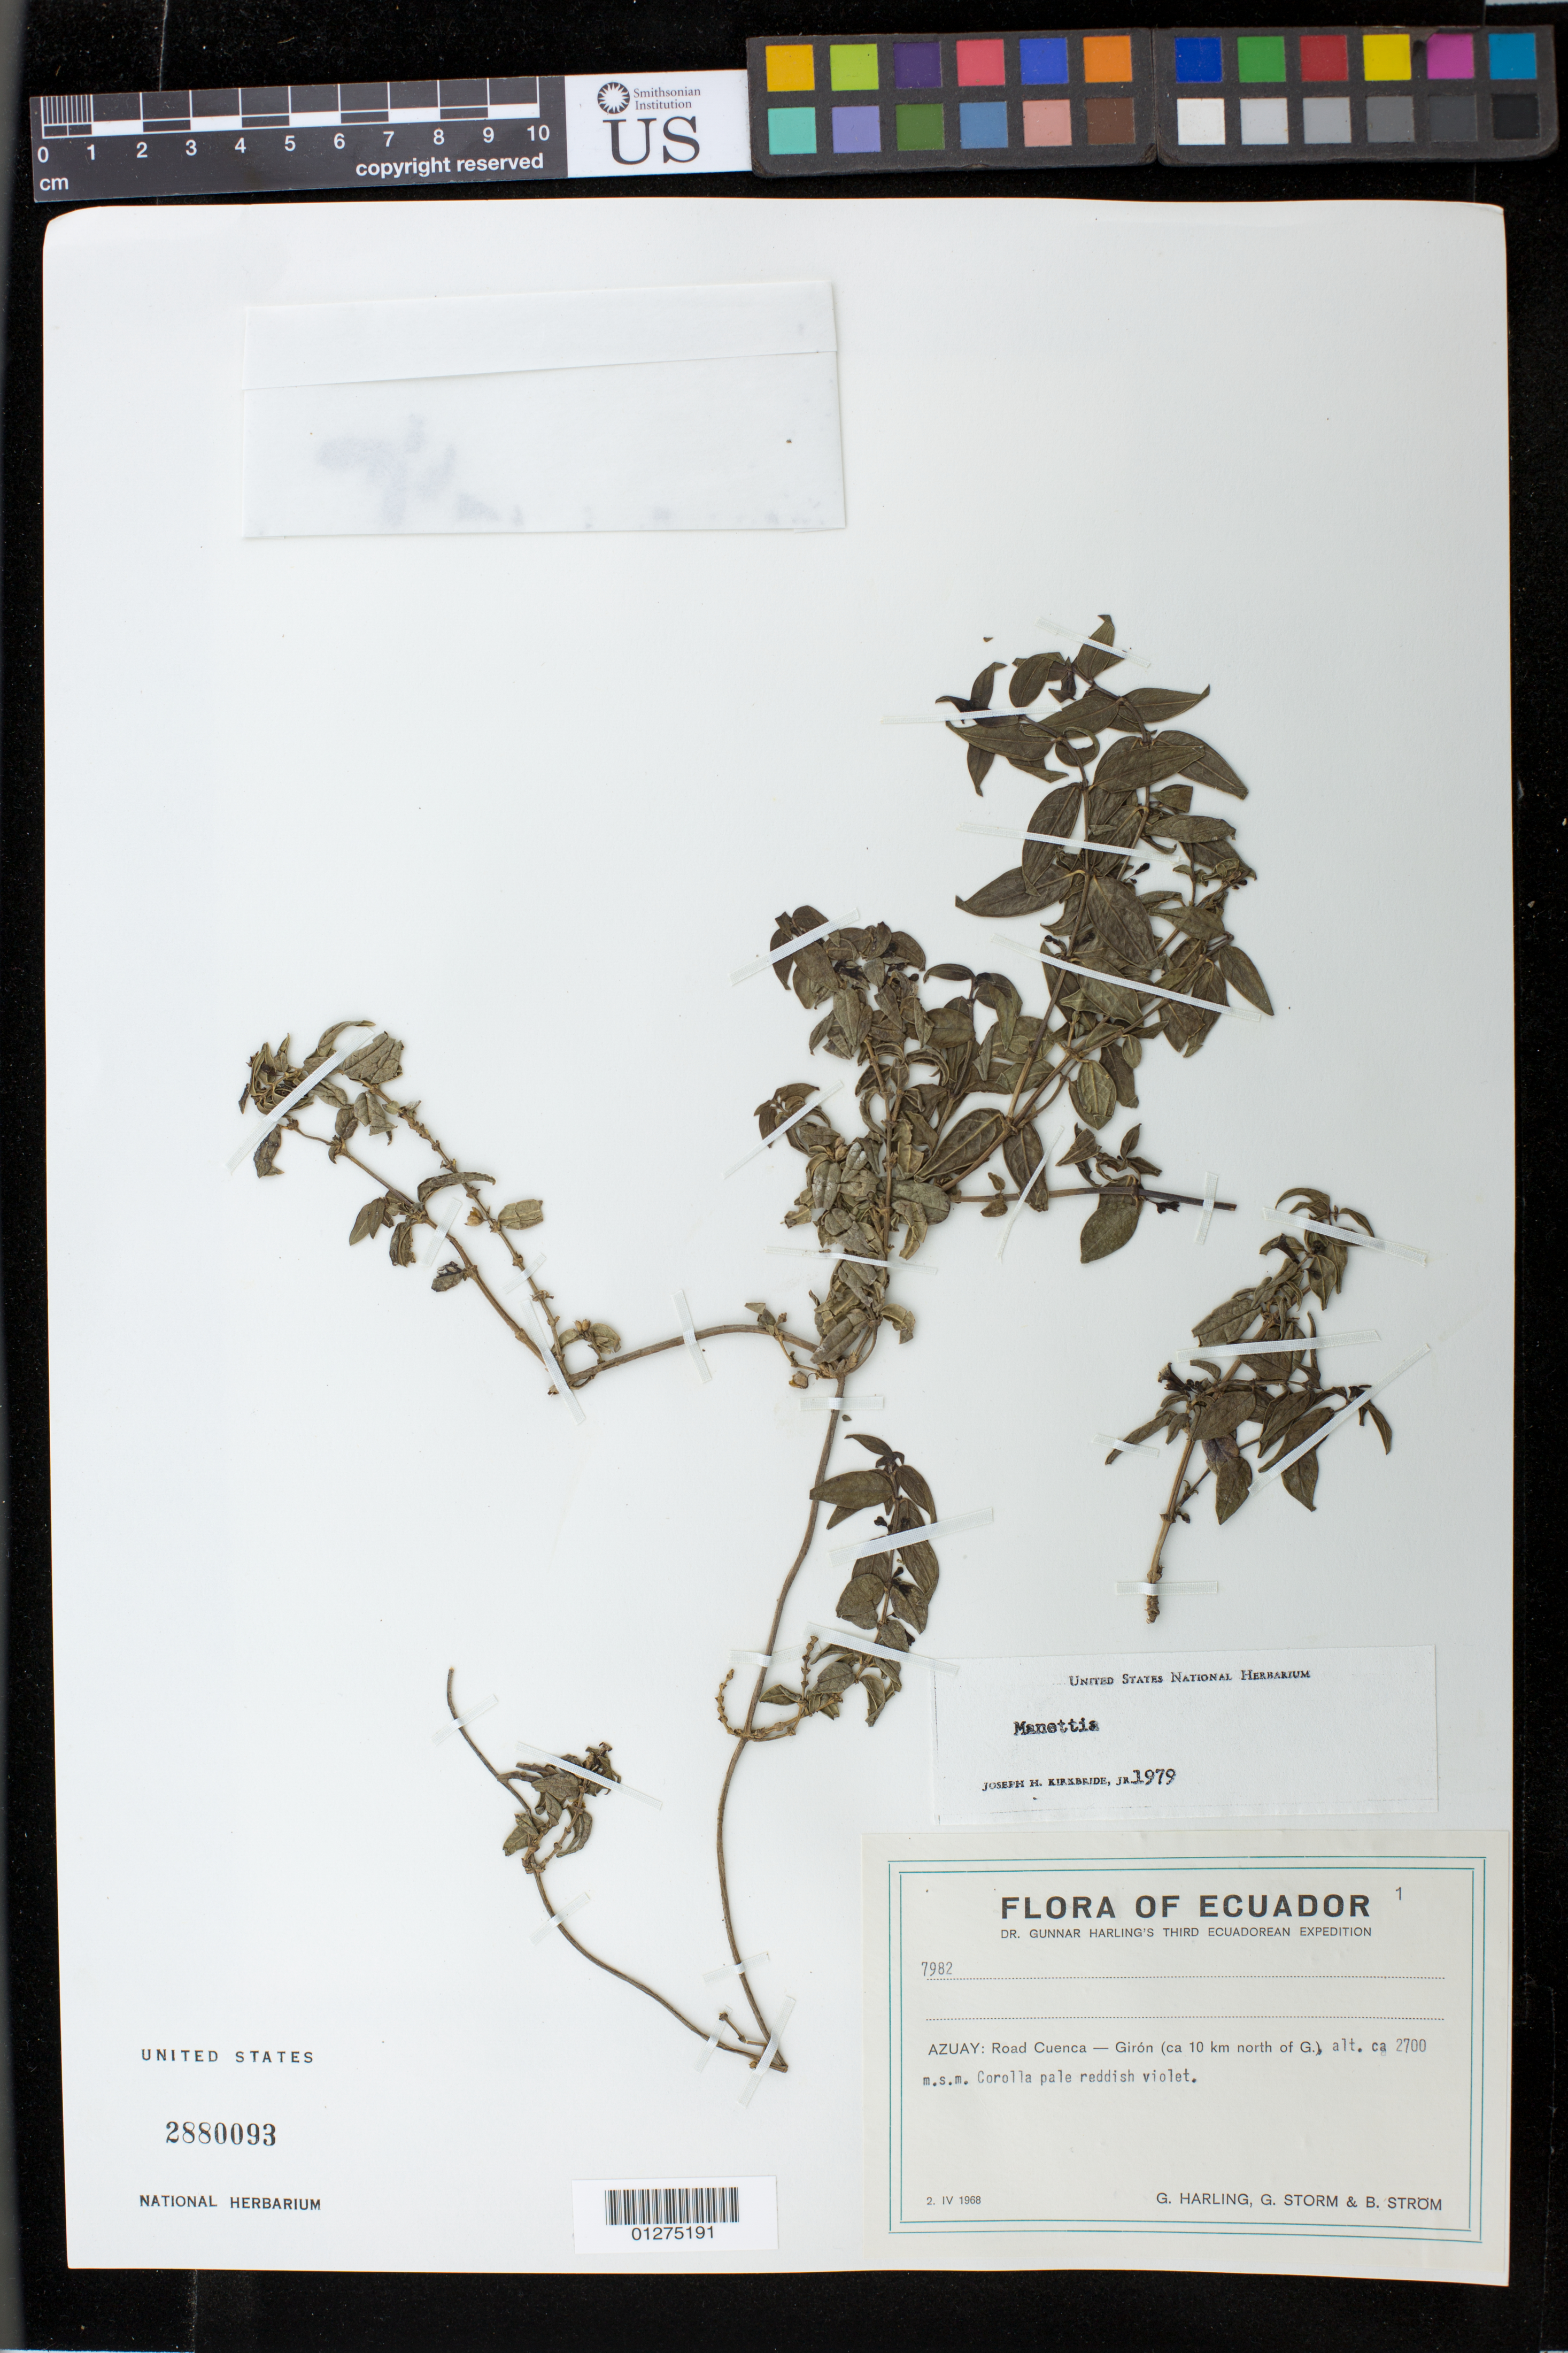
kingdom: Plantae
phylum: Tracheophyta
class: Magnoliopsida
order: Gentianales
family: Rubiaceae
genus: Manettia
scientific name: Manettia sp.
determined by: Kirkbride, J. H., Jr.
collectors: G. Harling, G. Storm & B. Ström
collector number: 7982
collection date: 1968-04-02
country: Ecuador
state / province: Azuay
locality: Road Cuenca - Girón (ca 10 km north of G.)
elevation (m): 2700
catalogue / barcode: US 2880093